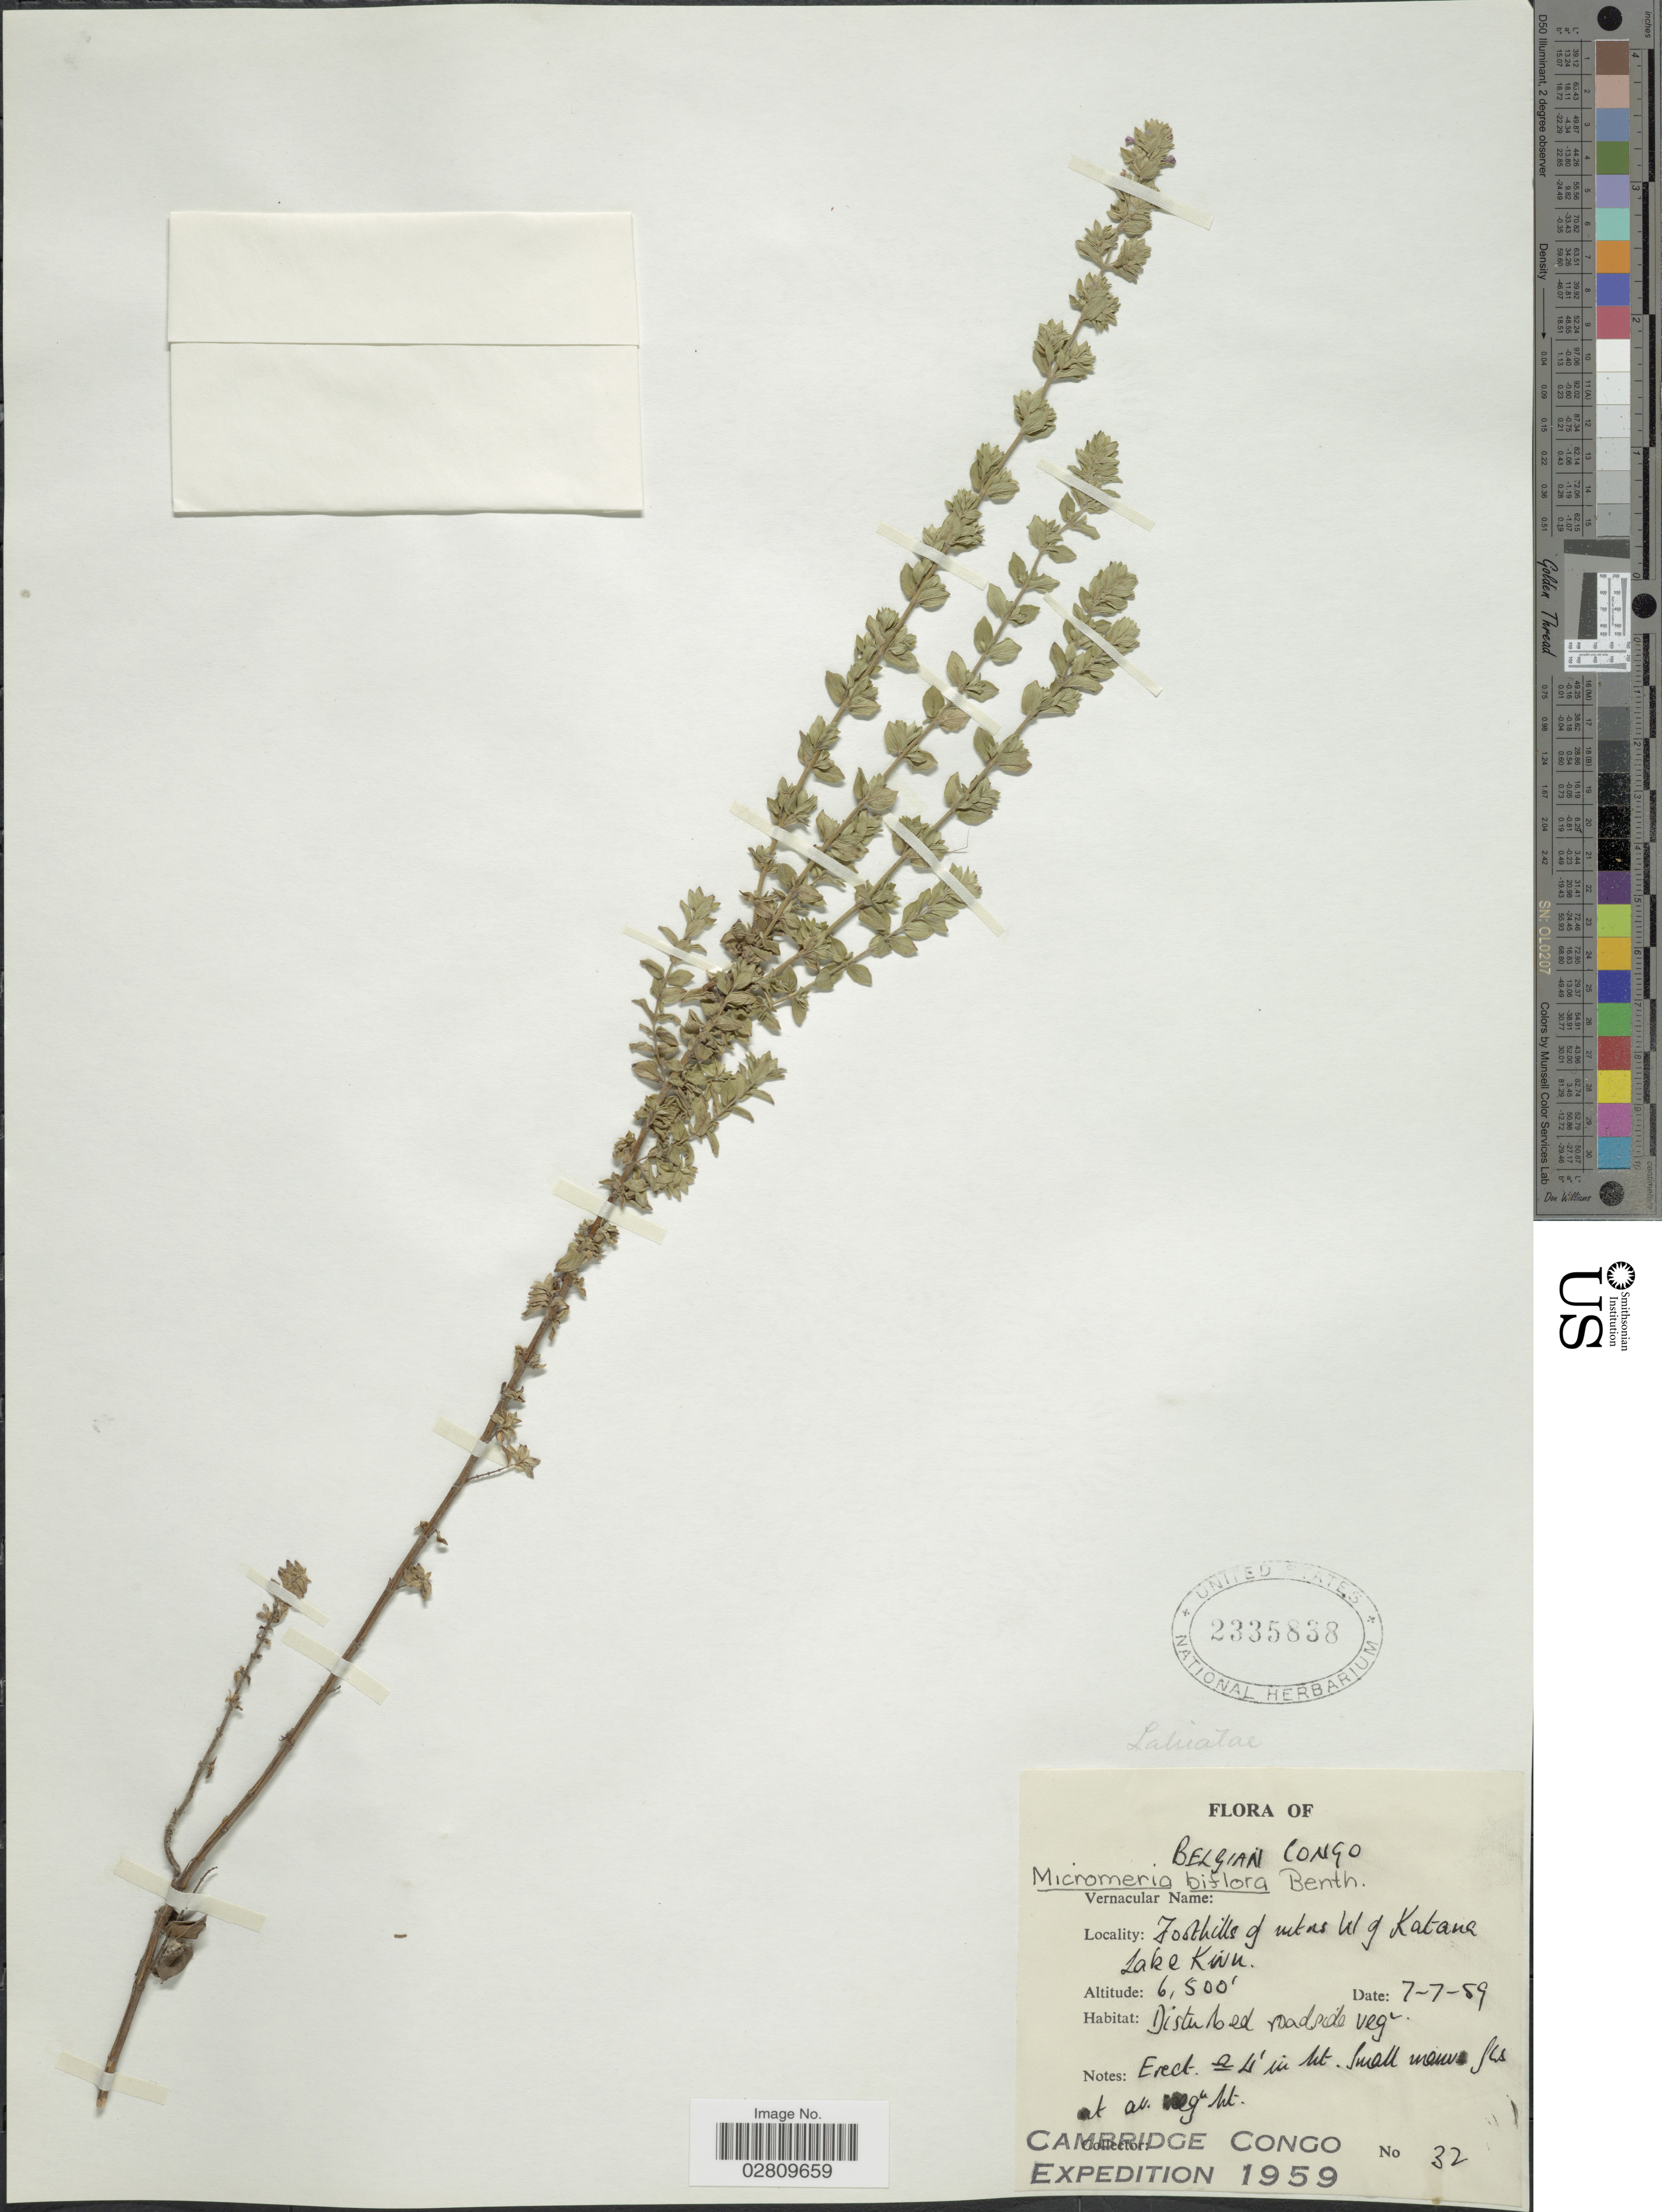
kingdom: Plantae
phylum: Tracheophyta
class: Magnoliopsida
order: Lamiales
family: Lamiaceae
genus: Micromeria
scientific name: Micromeria biflora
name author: (Buch.-Ham. ex D. Don) Benth.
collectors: Cambridge Congo Expedition 1959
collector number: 32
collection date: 1959-07-07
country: Congo, Democratic Republic of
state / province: Nord-Kivu / Sud-Kivu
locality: Belgian Congo. Foothills of mtns W of Katana. Lake Kivu.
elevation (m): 1981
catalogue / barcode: US 2335838